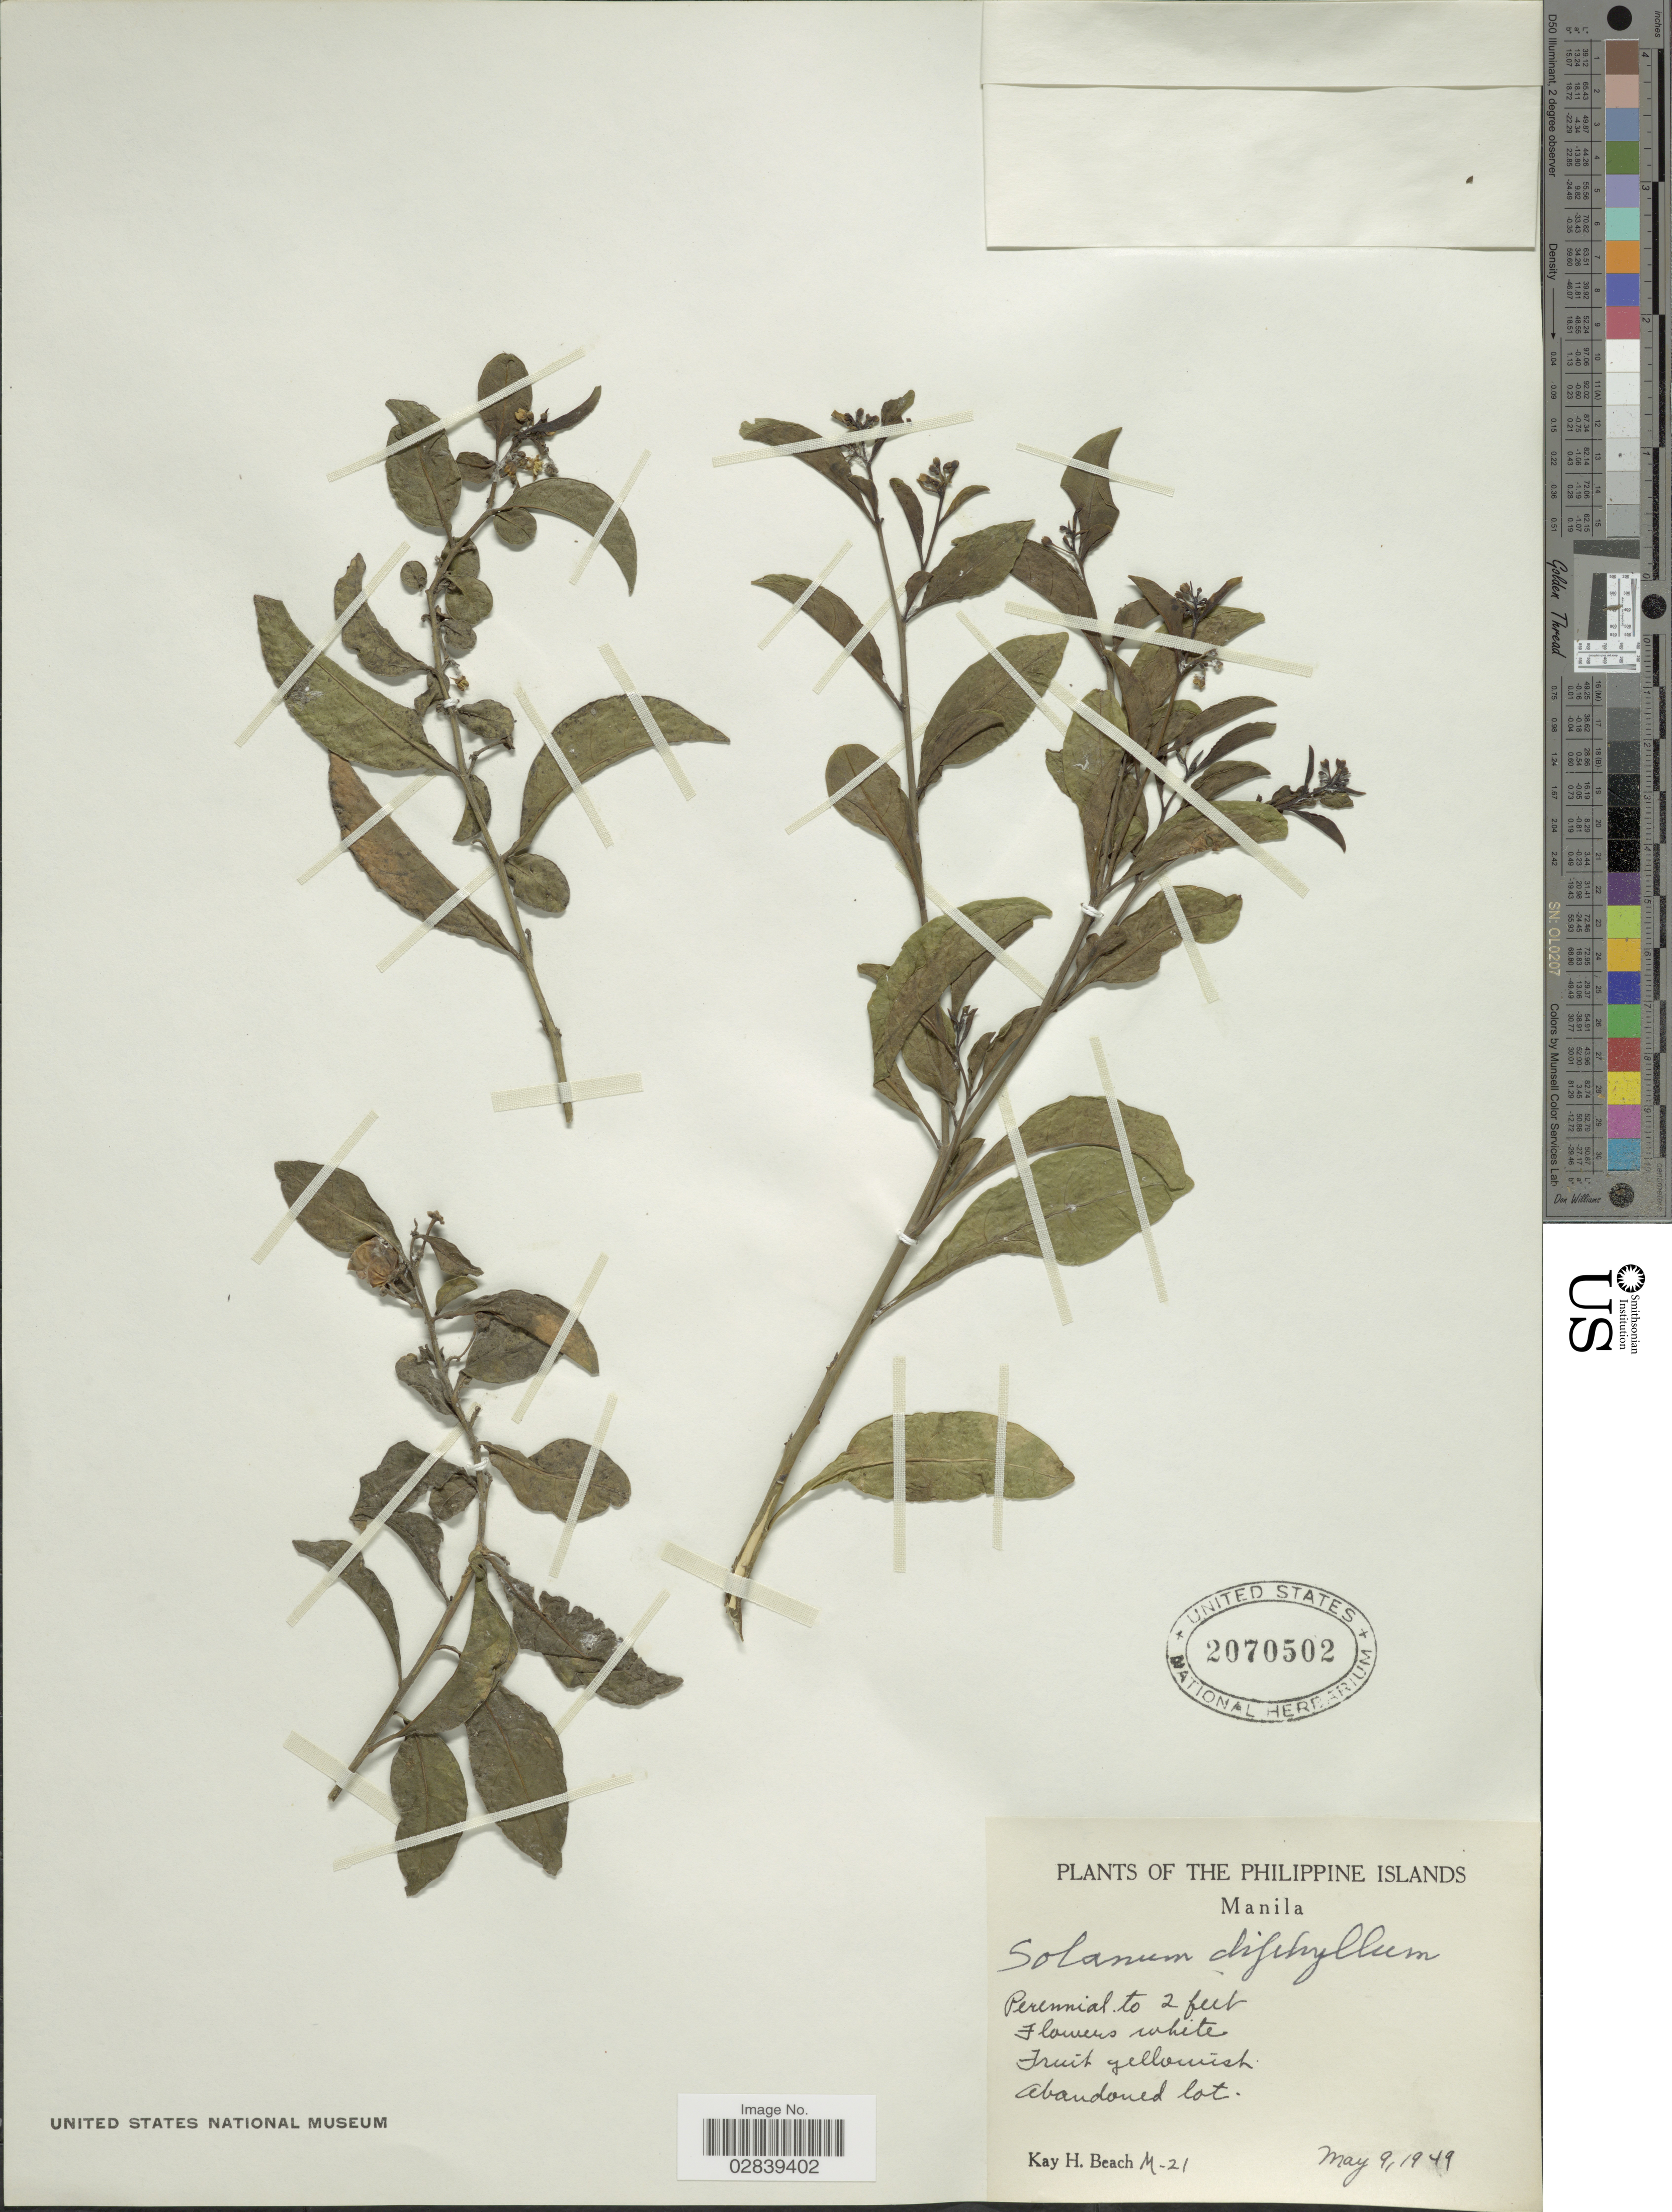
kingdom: Plantae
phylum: Tracheophyta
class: Magnoliopsida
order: Solanales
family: Solanaceae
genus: Solanum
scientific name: Solanum diphyllum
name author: L.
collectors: K. H. Beach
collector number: M-21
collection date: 1949-05-09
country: Philippines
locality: Manila.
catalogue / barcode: US 2070502